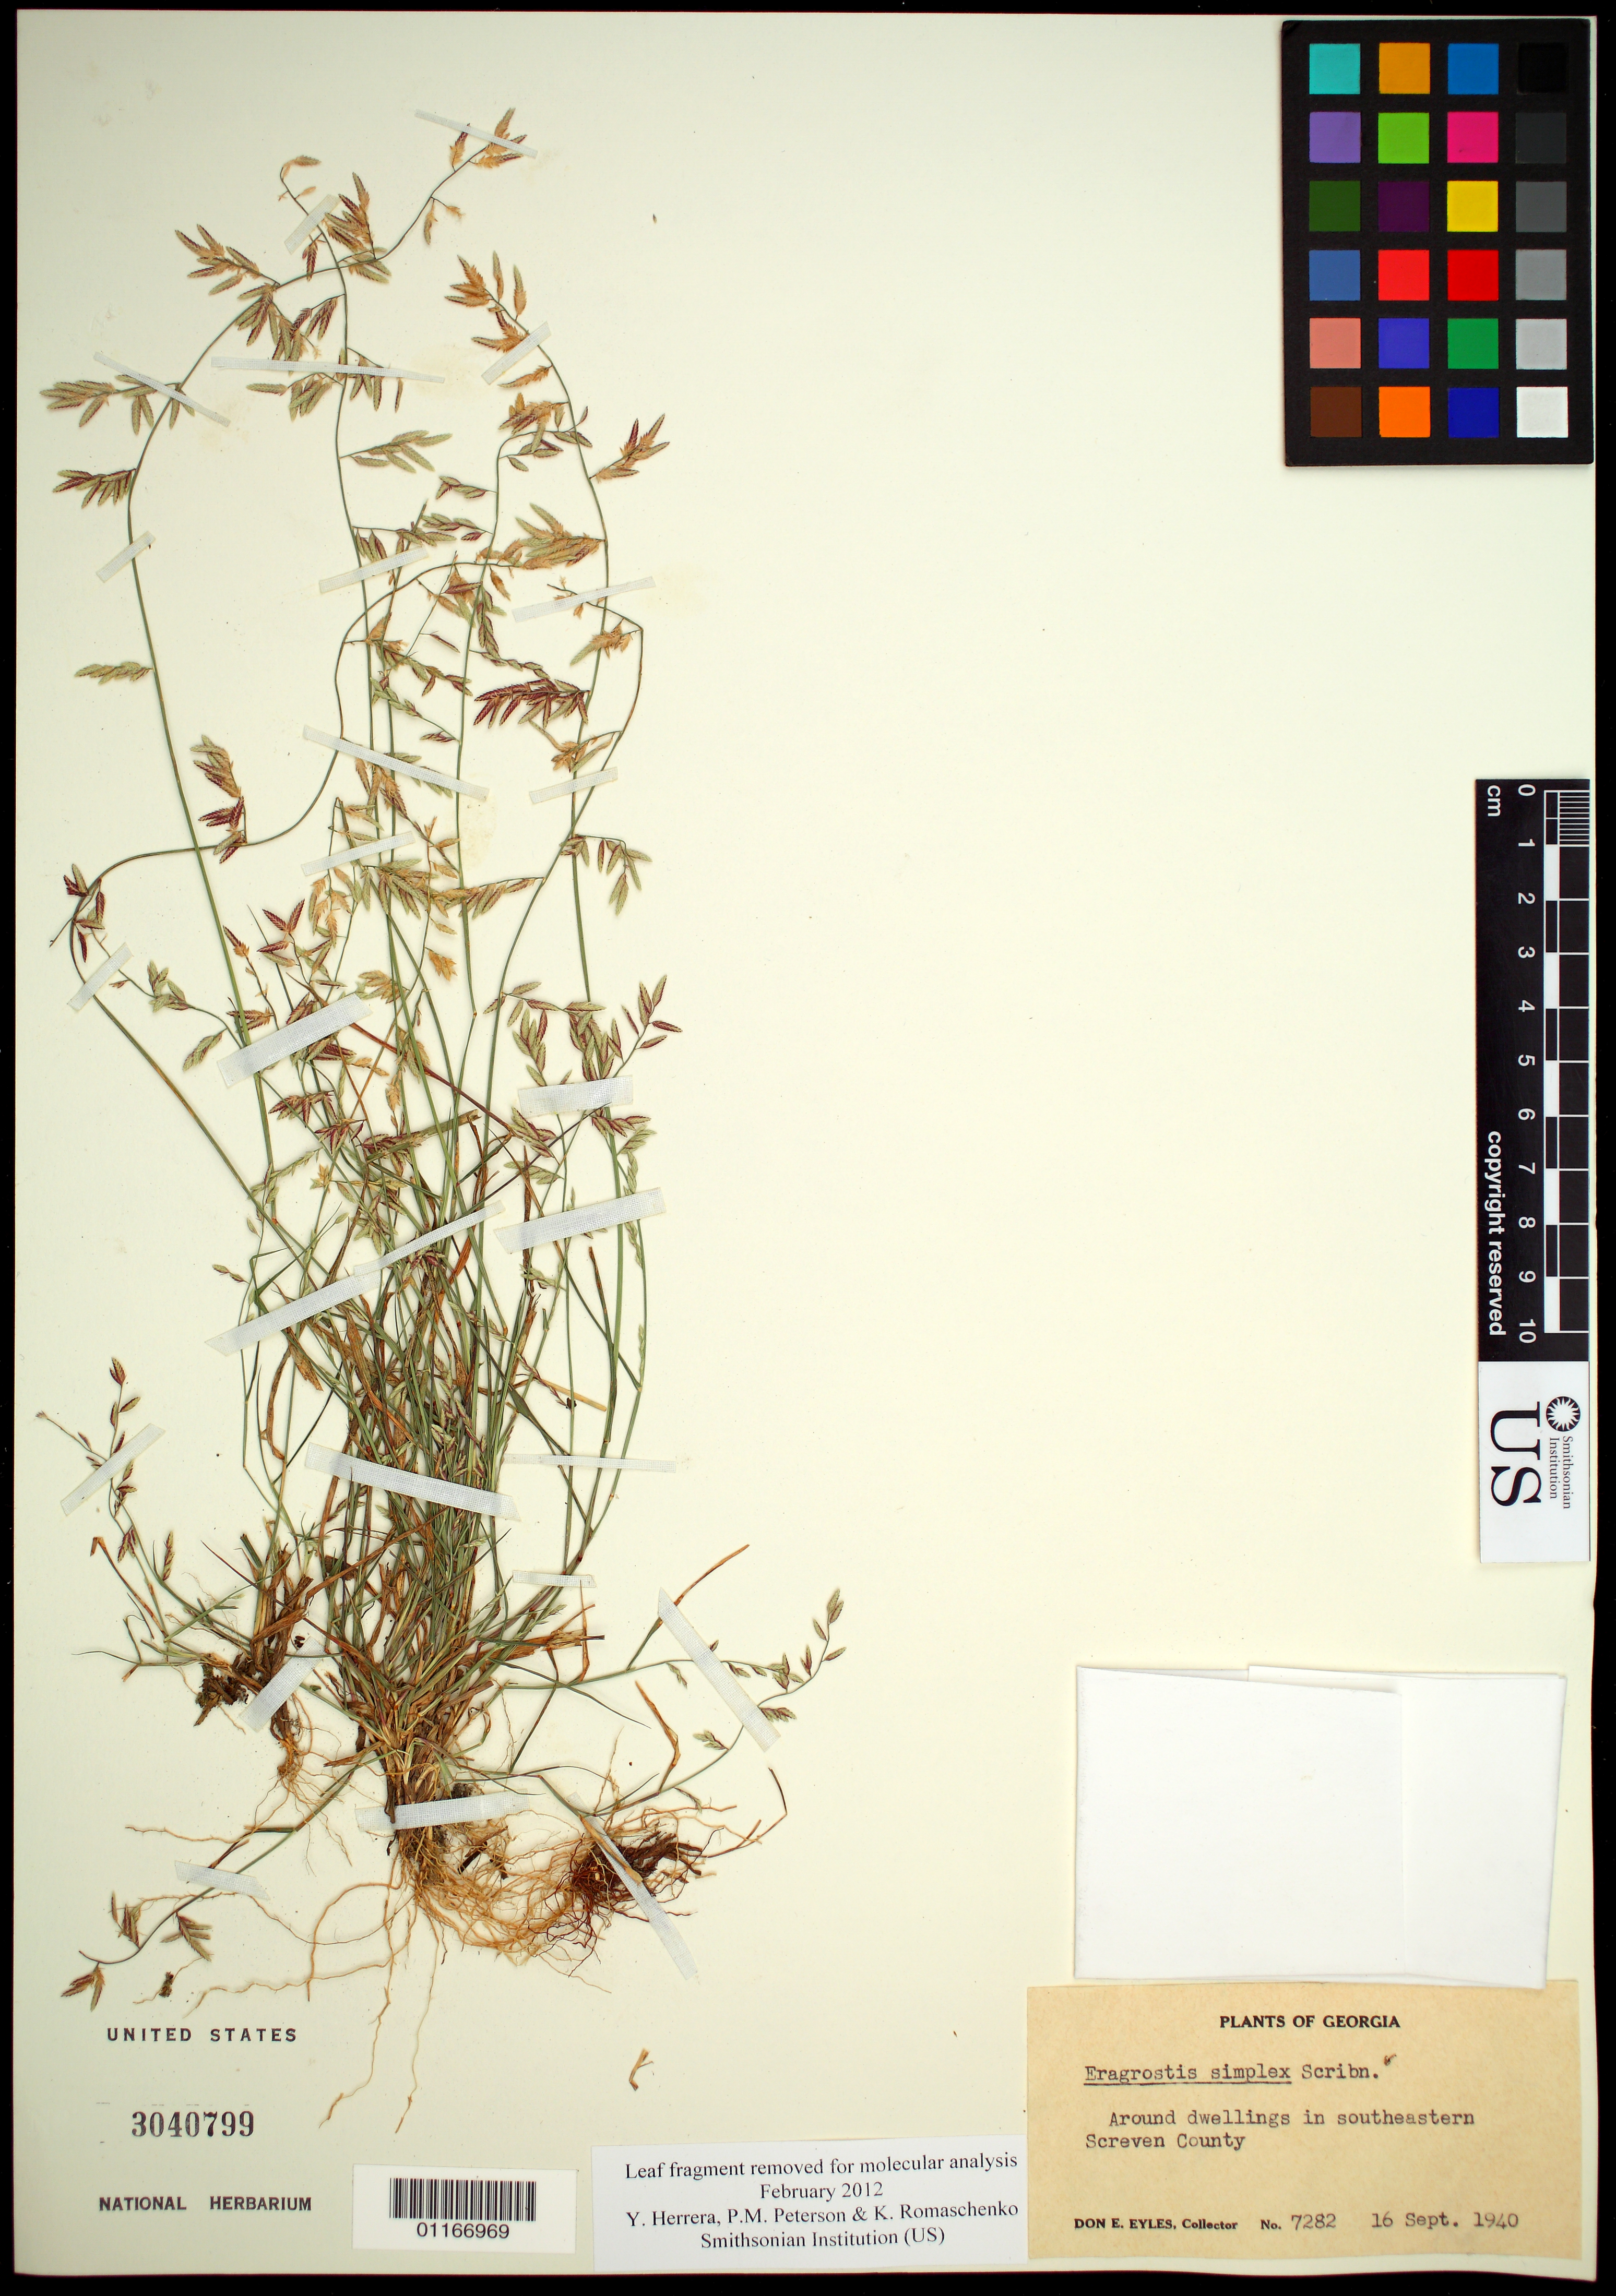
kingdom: Plantae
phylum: Tracheophyta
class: Liliopsida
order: Poales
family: Poaceae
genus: Eragrostis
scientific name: Eragrostis cumingii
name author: Steud.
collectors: D. Eyles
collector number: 7282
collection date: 1940-09-16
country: United States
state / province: Georgia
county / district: Screven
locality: Around dwellings in southeastern Screven County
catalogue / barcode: US 3040799